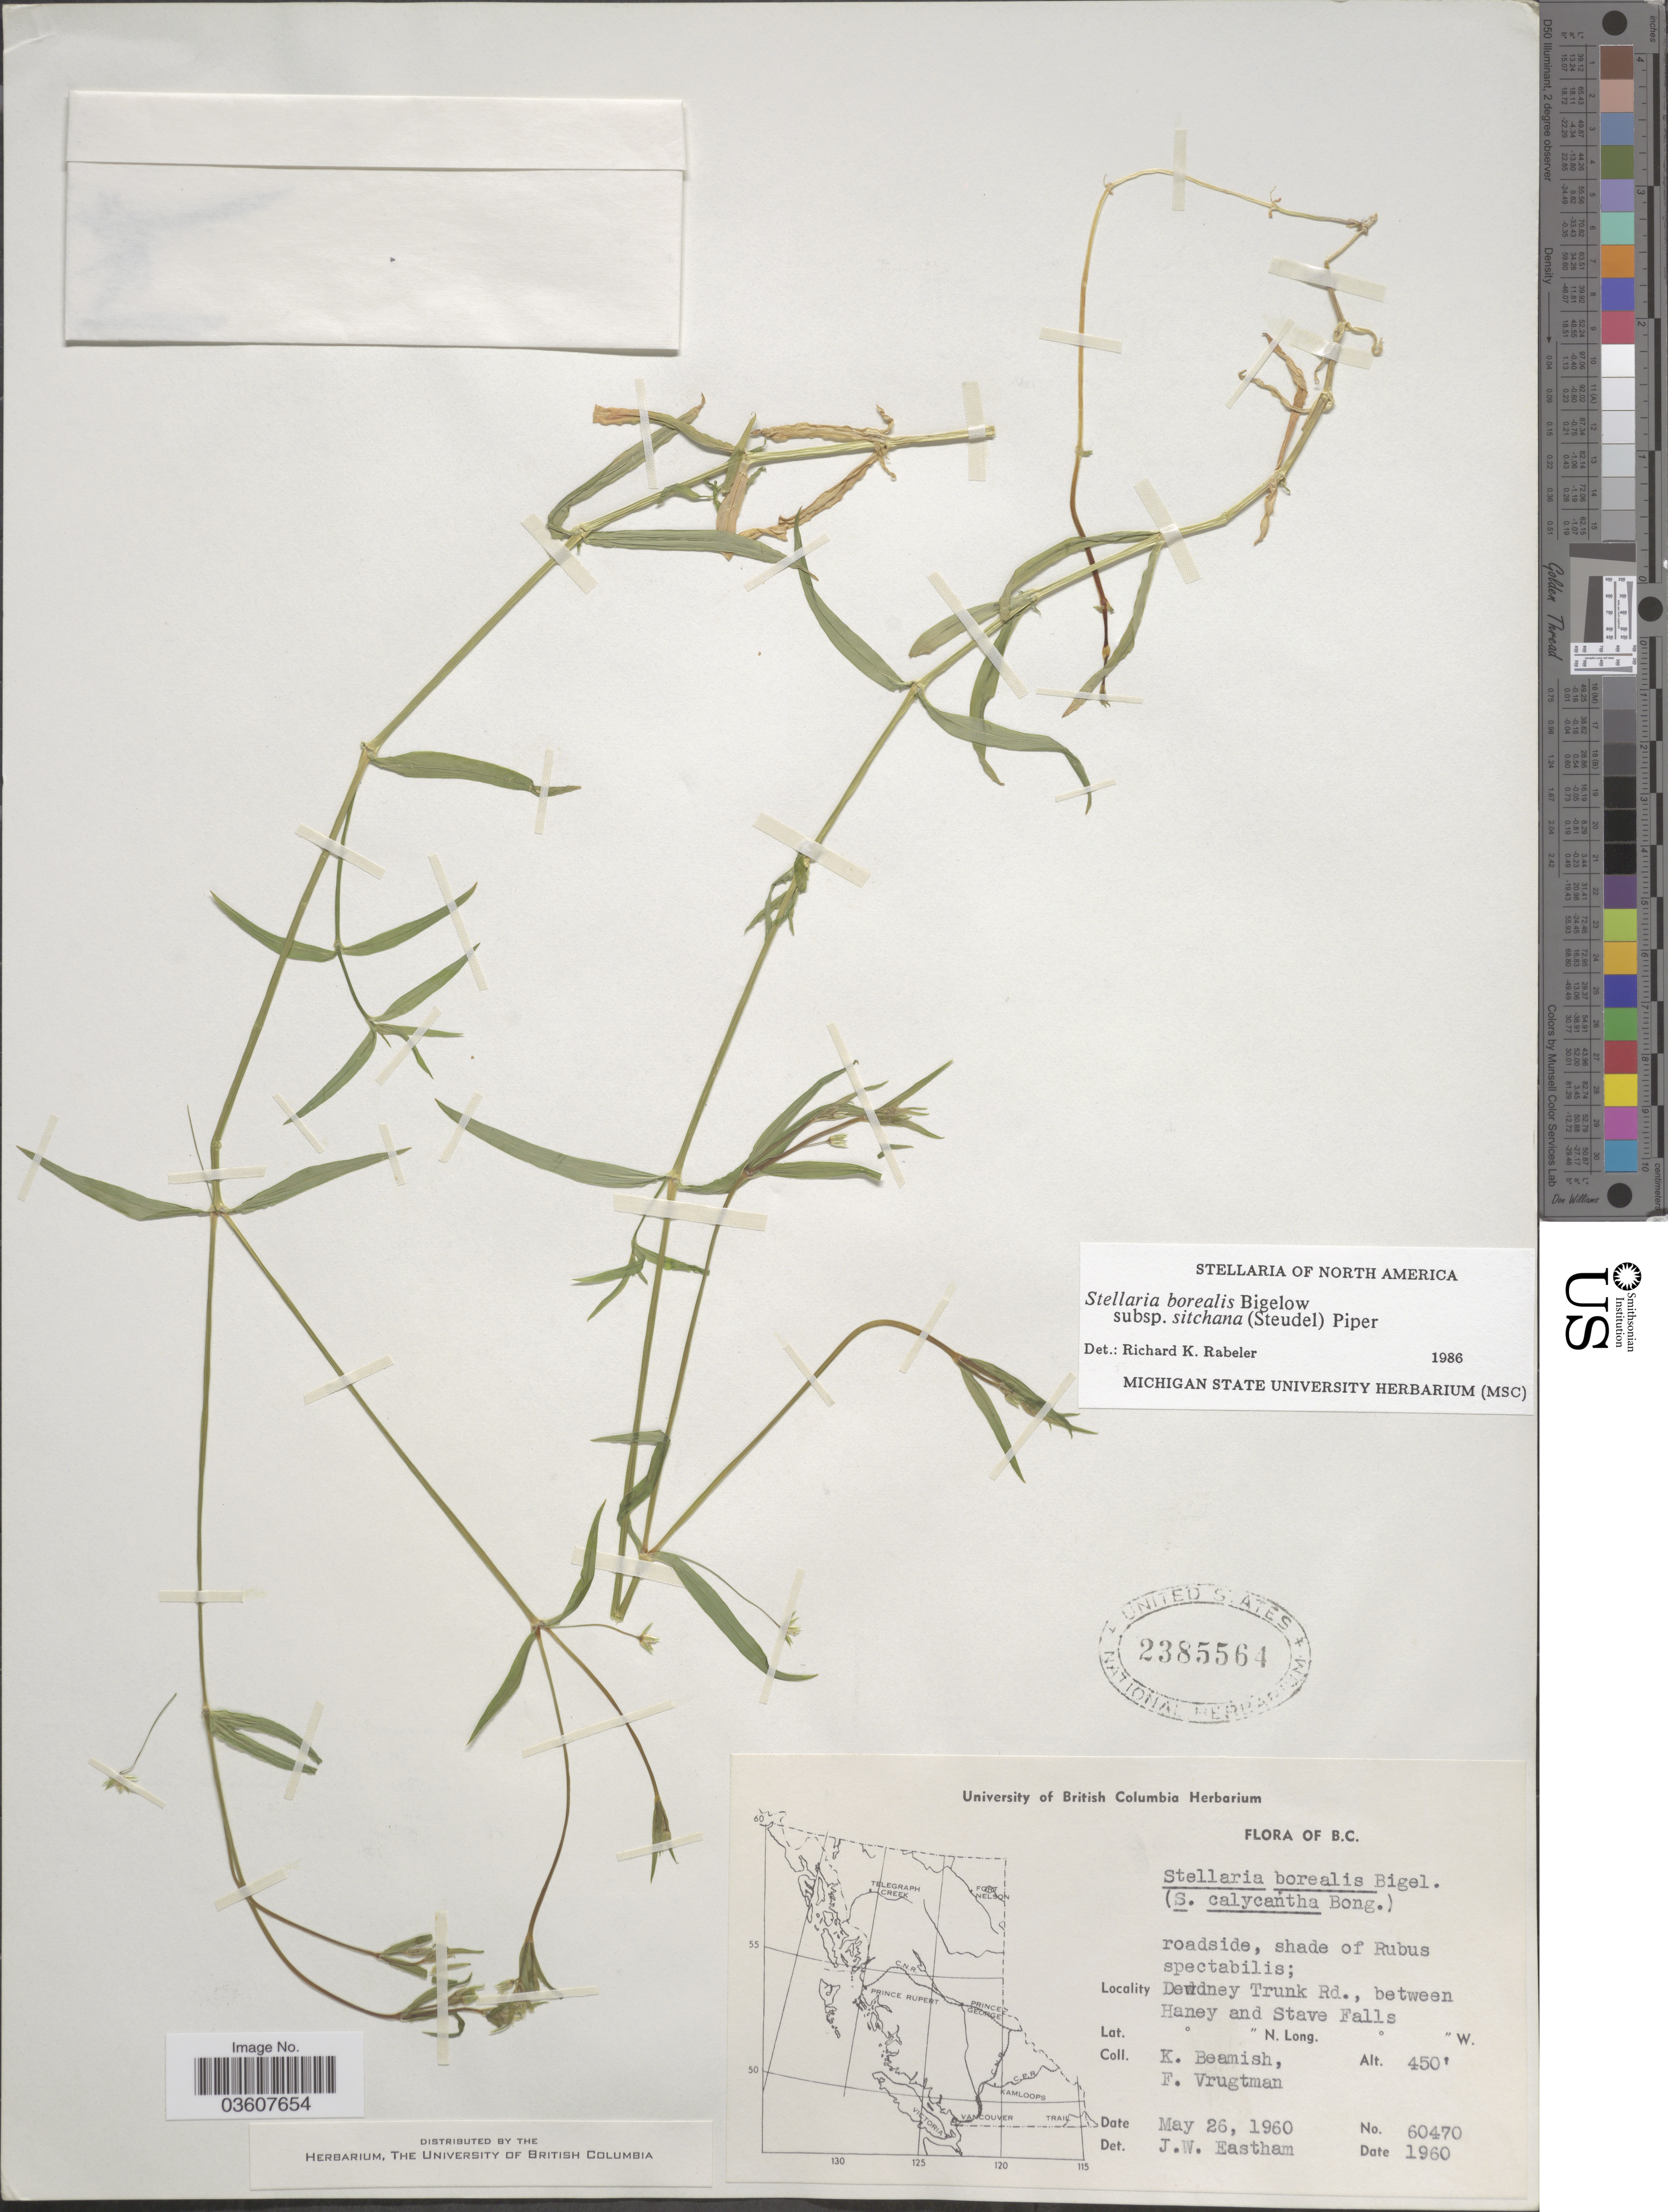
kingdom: Plantae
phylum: Tracheophyta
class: Magnoliopsida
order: Caryophyllales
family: Caryophyllaceae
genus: Stellaria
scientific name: Stellaria borealis subsp. sitchana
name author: (Steud.) Piper & Beattie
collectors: K. Beamish & F. Vrugtman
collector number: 60470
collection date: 1960-05-26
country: Canada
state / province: British Columbia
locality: Dewdney Trunk Rd., between Haney and Stave Falls.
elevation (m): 137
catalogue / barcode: US 2385564